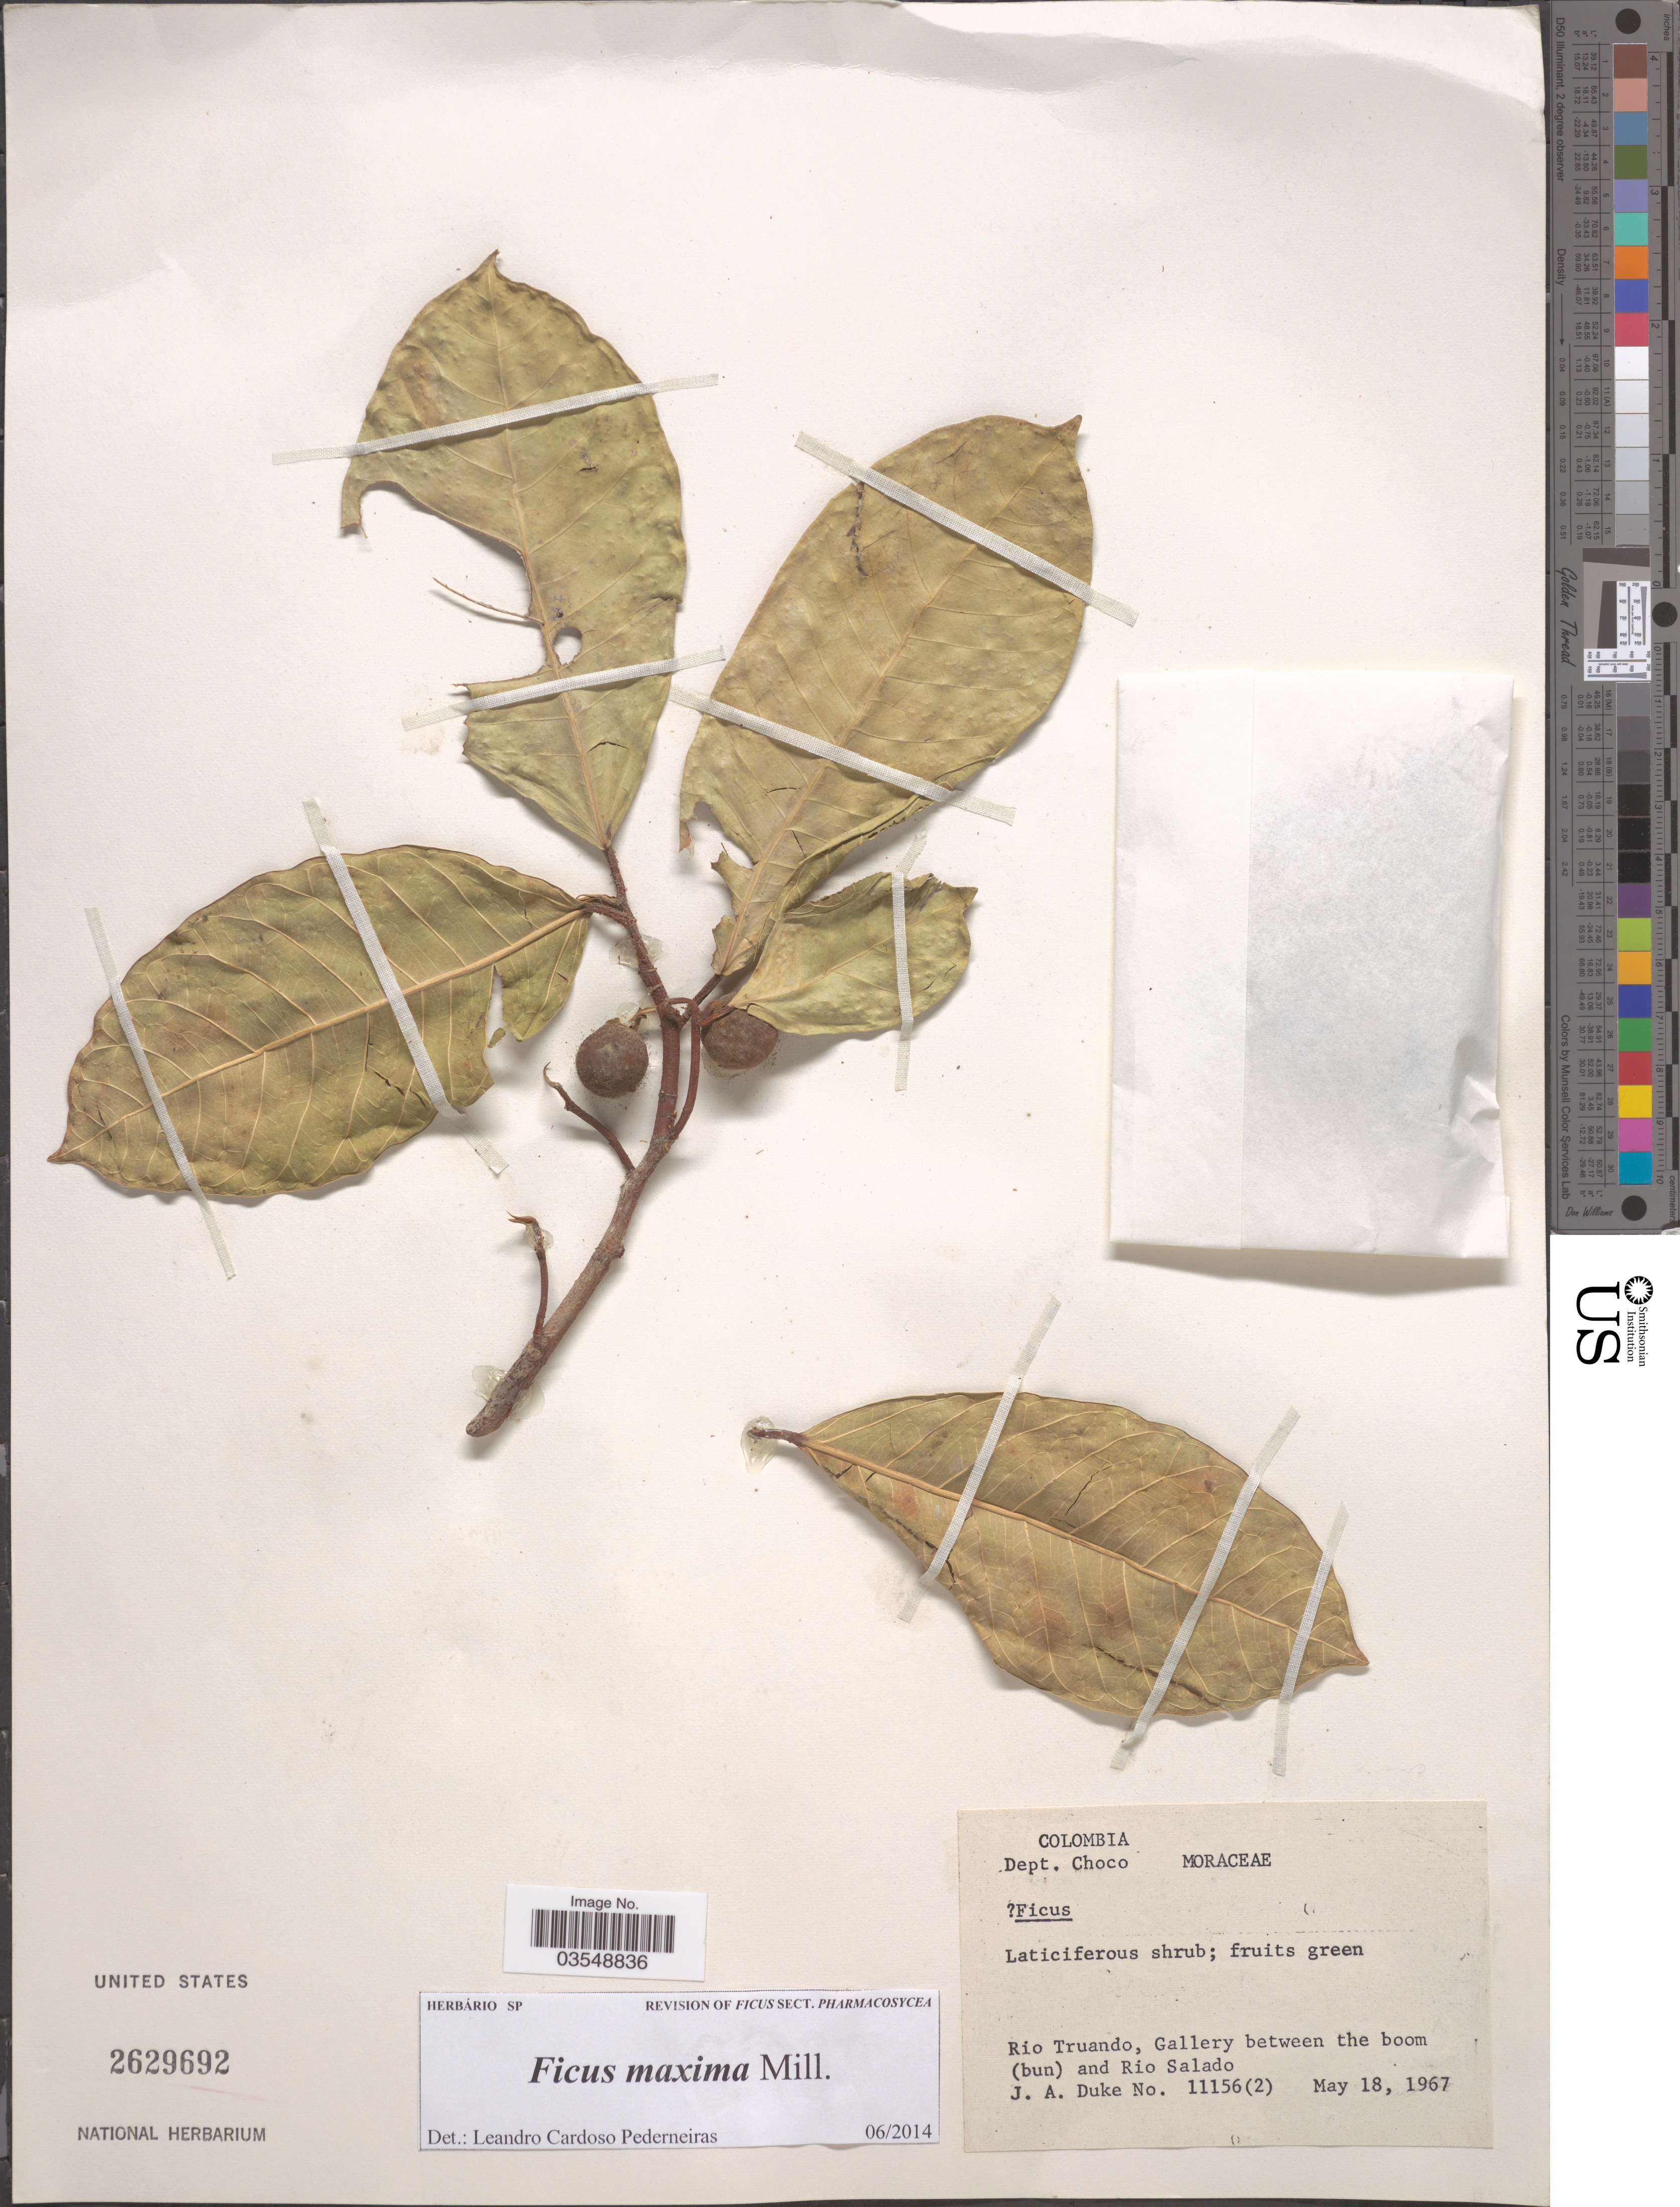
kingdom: Plantae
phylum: Tracheophyta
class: Magnoliopsida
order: Rosales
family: Moraceae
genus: Ficus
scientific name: Ficus maxima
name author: Mill.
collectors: J. A. Duke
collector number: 11156(2)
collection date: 1967-05-18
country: Colombia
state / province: Chocó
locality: Dept. Choco. Rio Truando, Gallery between the boom (bun) and Rio Salado.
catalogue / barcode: US 2629692